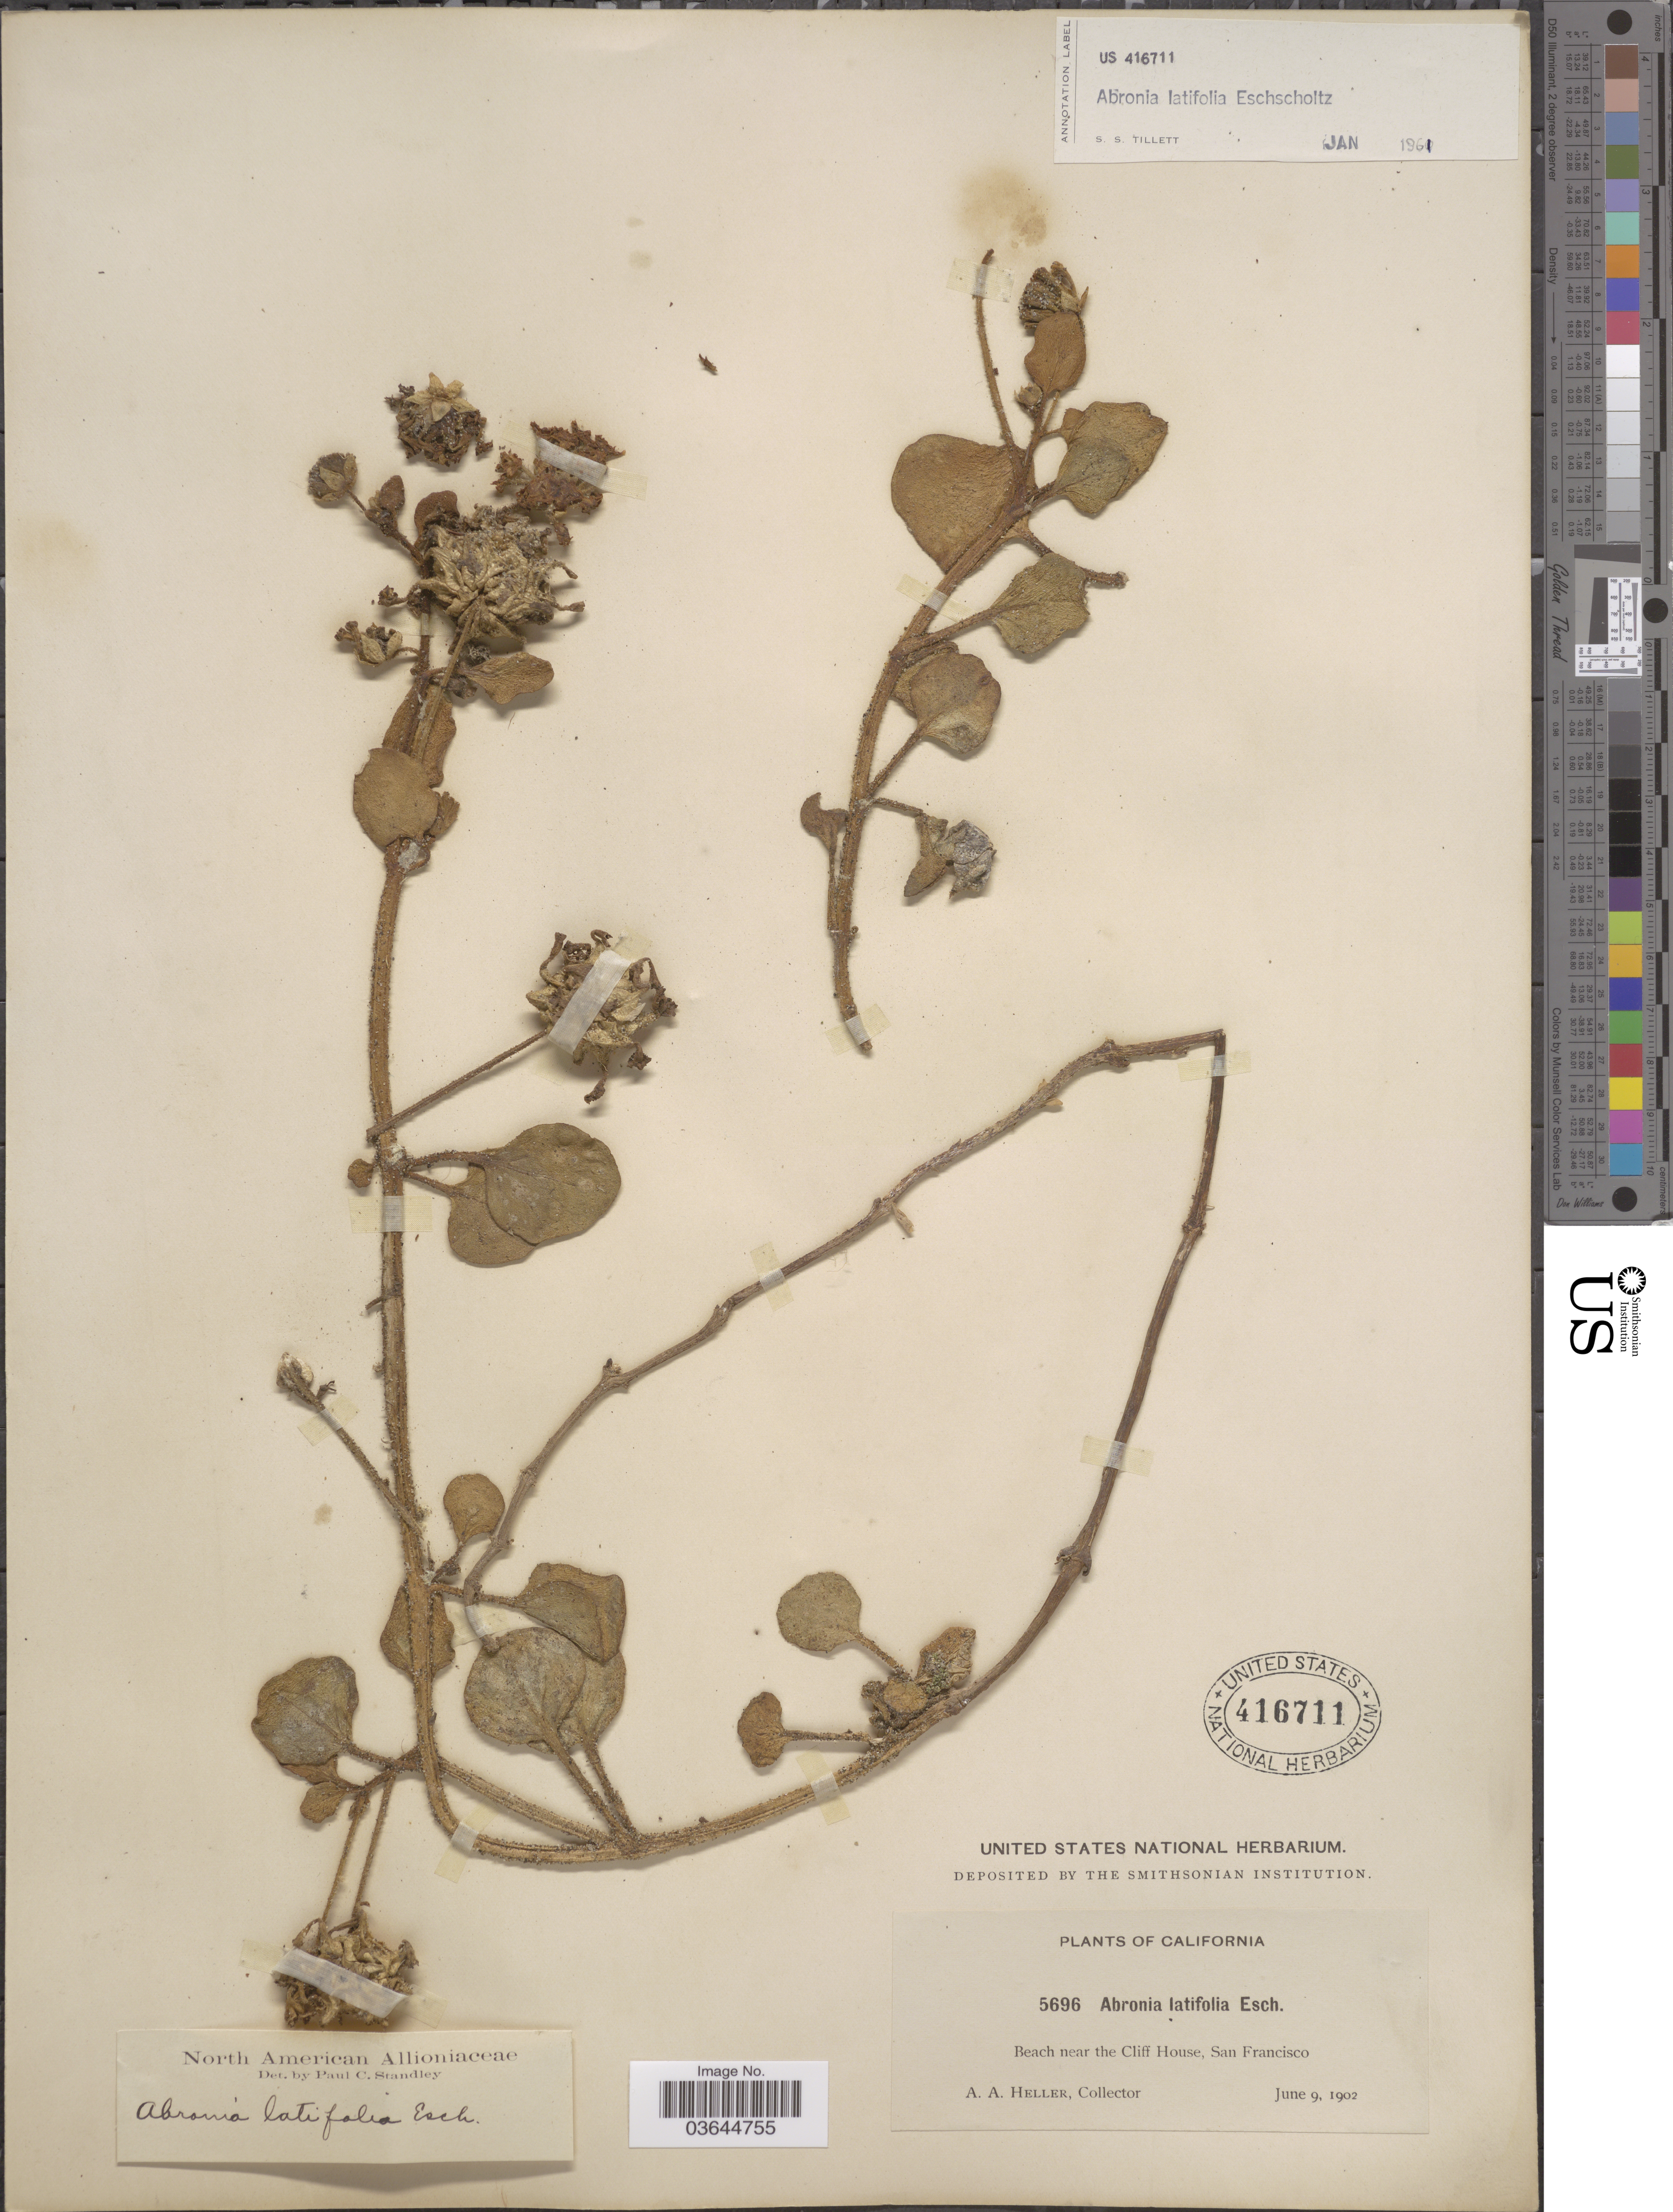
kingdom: Plantae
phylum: Tracheophyta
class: Magnoliopsida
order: Caryophyllales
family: Nyctaginaceae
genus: Abronia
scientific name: Abronia latifolia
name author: Eschsch.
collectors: A. A. Heller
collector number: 5696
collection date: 1902-06-09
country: United States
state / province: California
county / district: San Francisco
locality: Beach near the Cliff House, San Francisco.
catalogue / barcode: US 416711